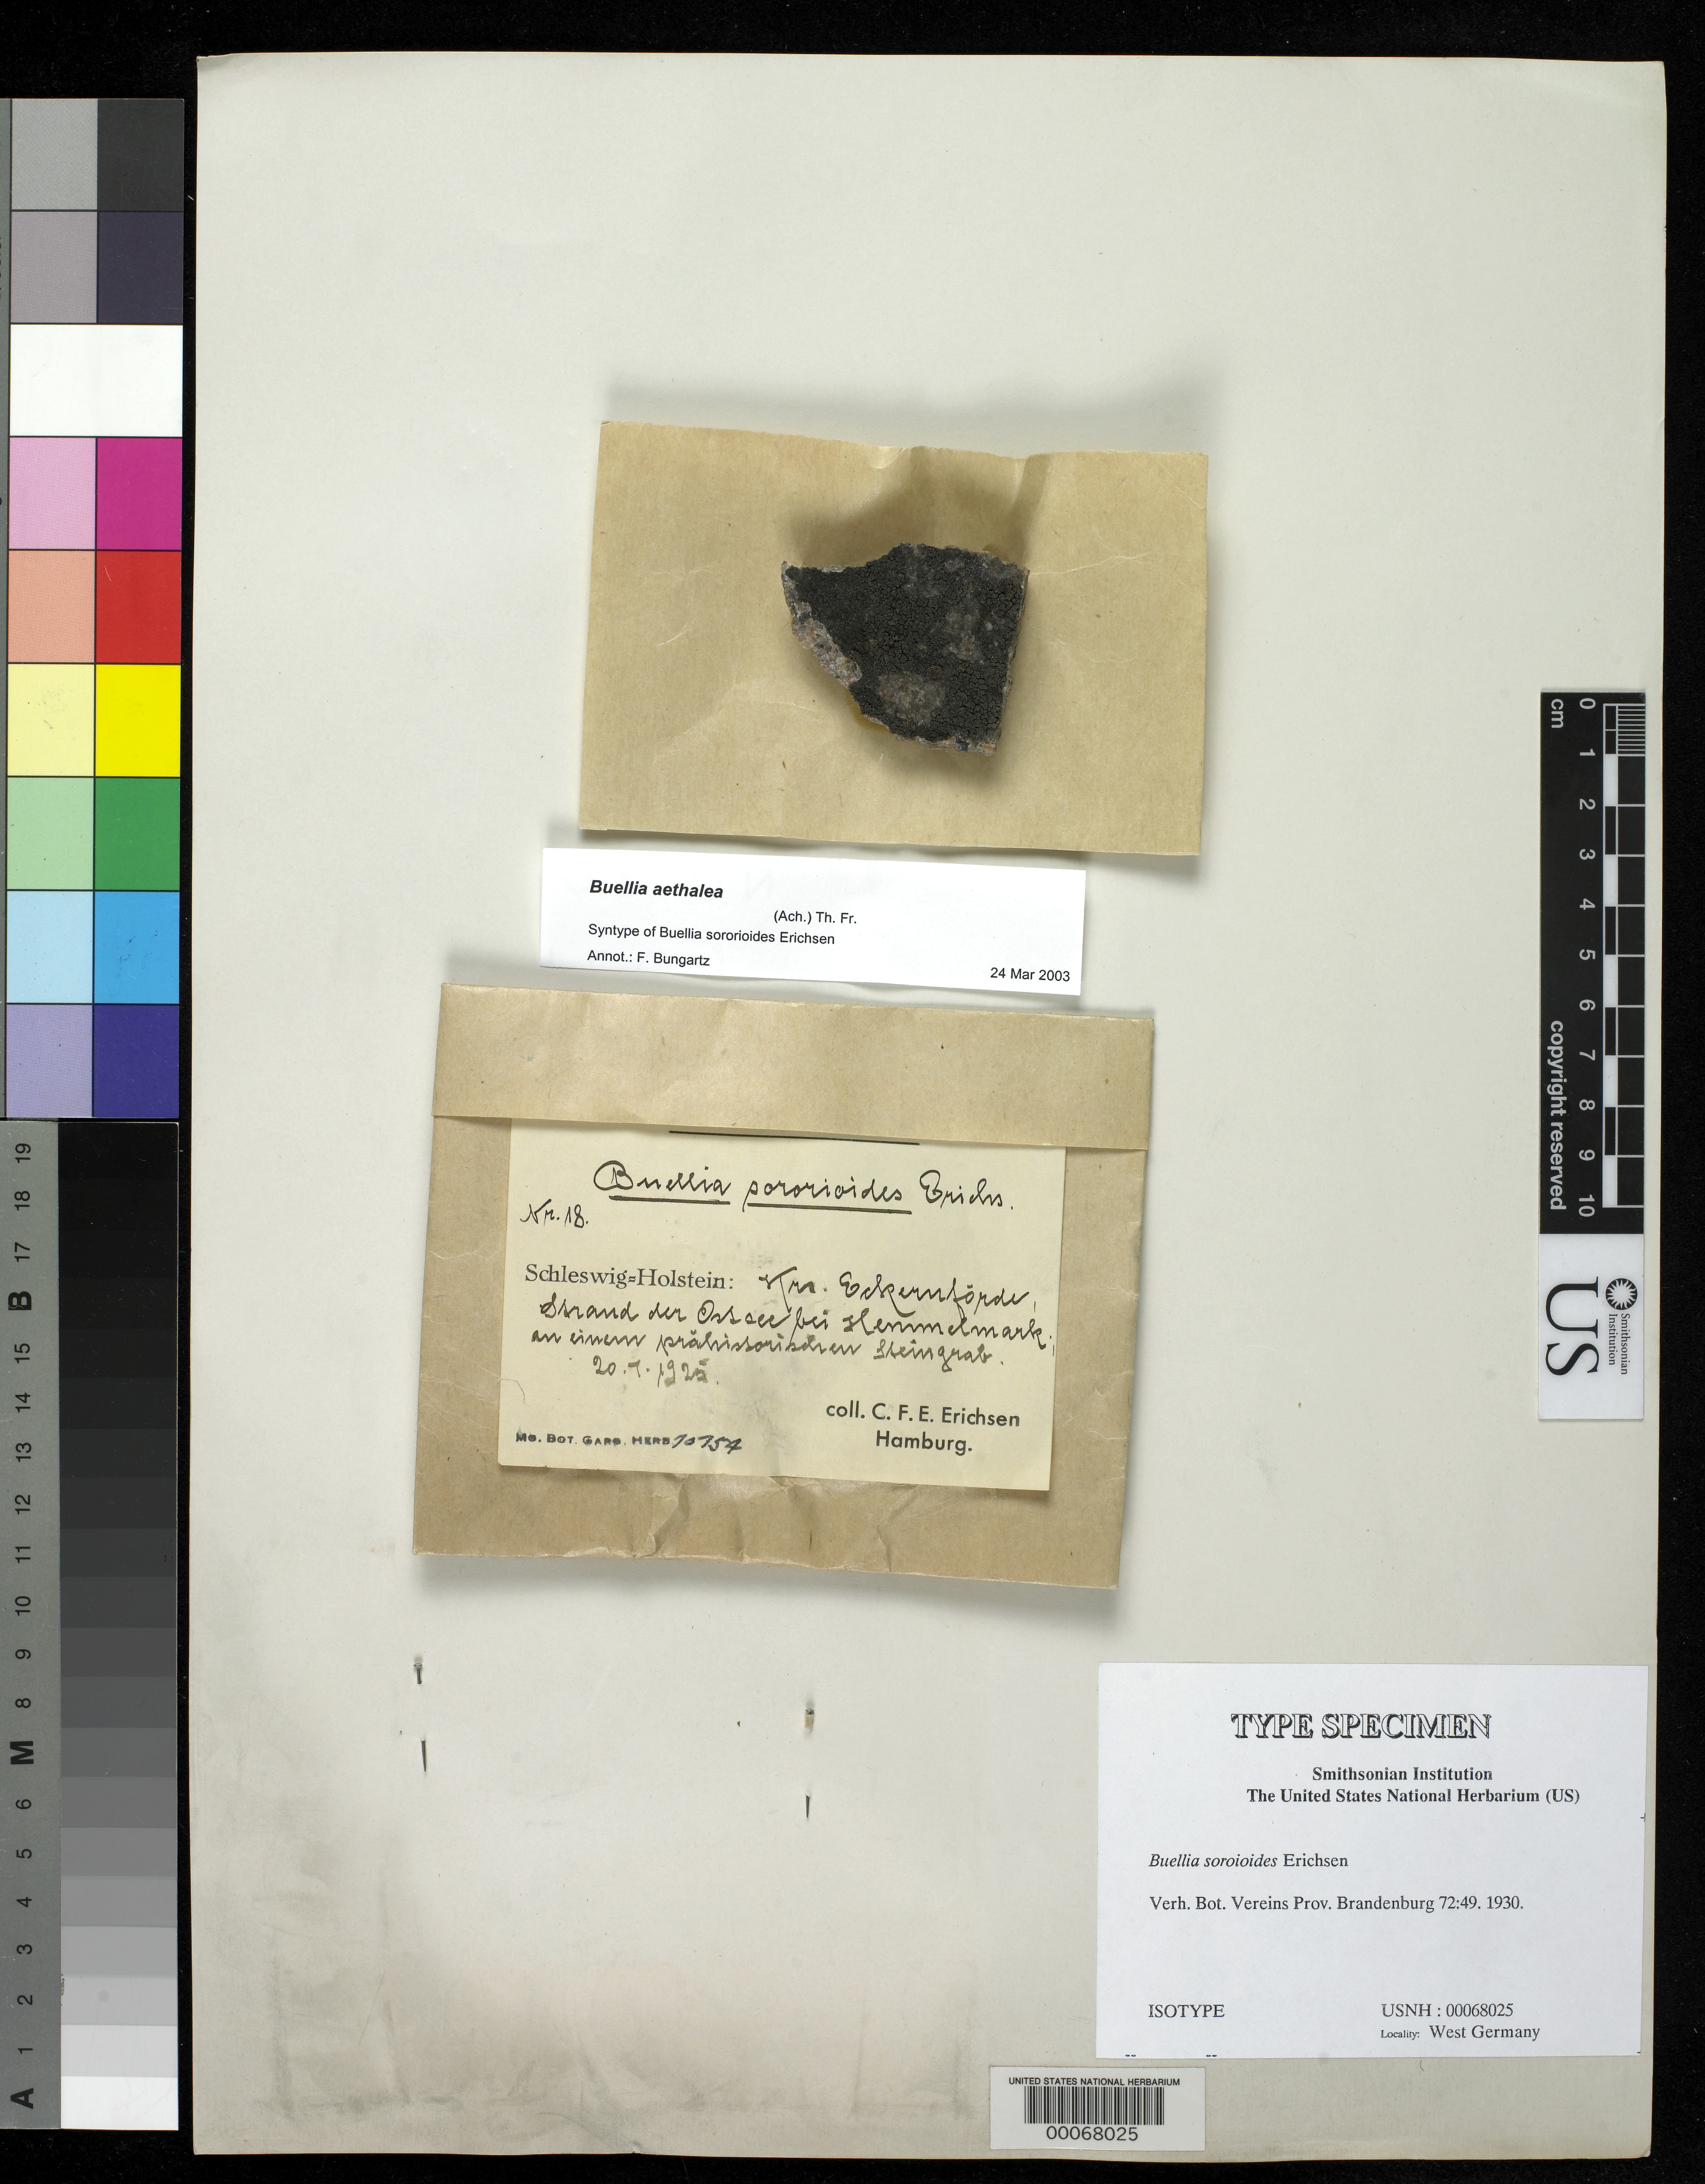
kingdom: Fungi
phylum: Ascomycota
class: Lecanoromycetes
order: Caliciales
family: Caliciaceae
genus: Buellia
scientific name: Buellia sororioides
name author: Erichsen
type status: Isotype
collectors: C. F. E. Erichsen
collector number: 18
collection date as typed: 20 Jul 1925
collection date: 1925-07-20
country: Germany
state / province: Schleswig-Holstein